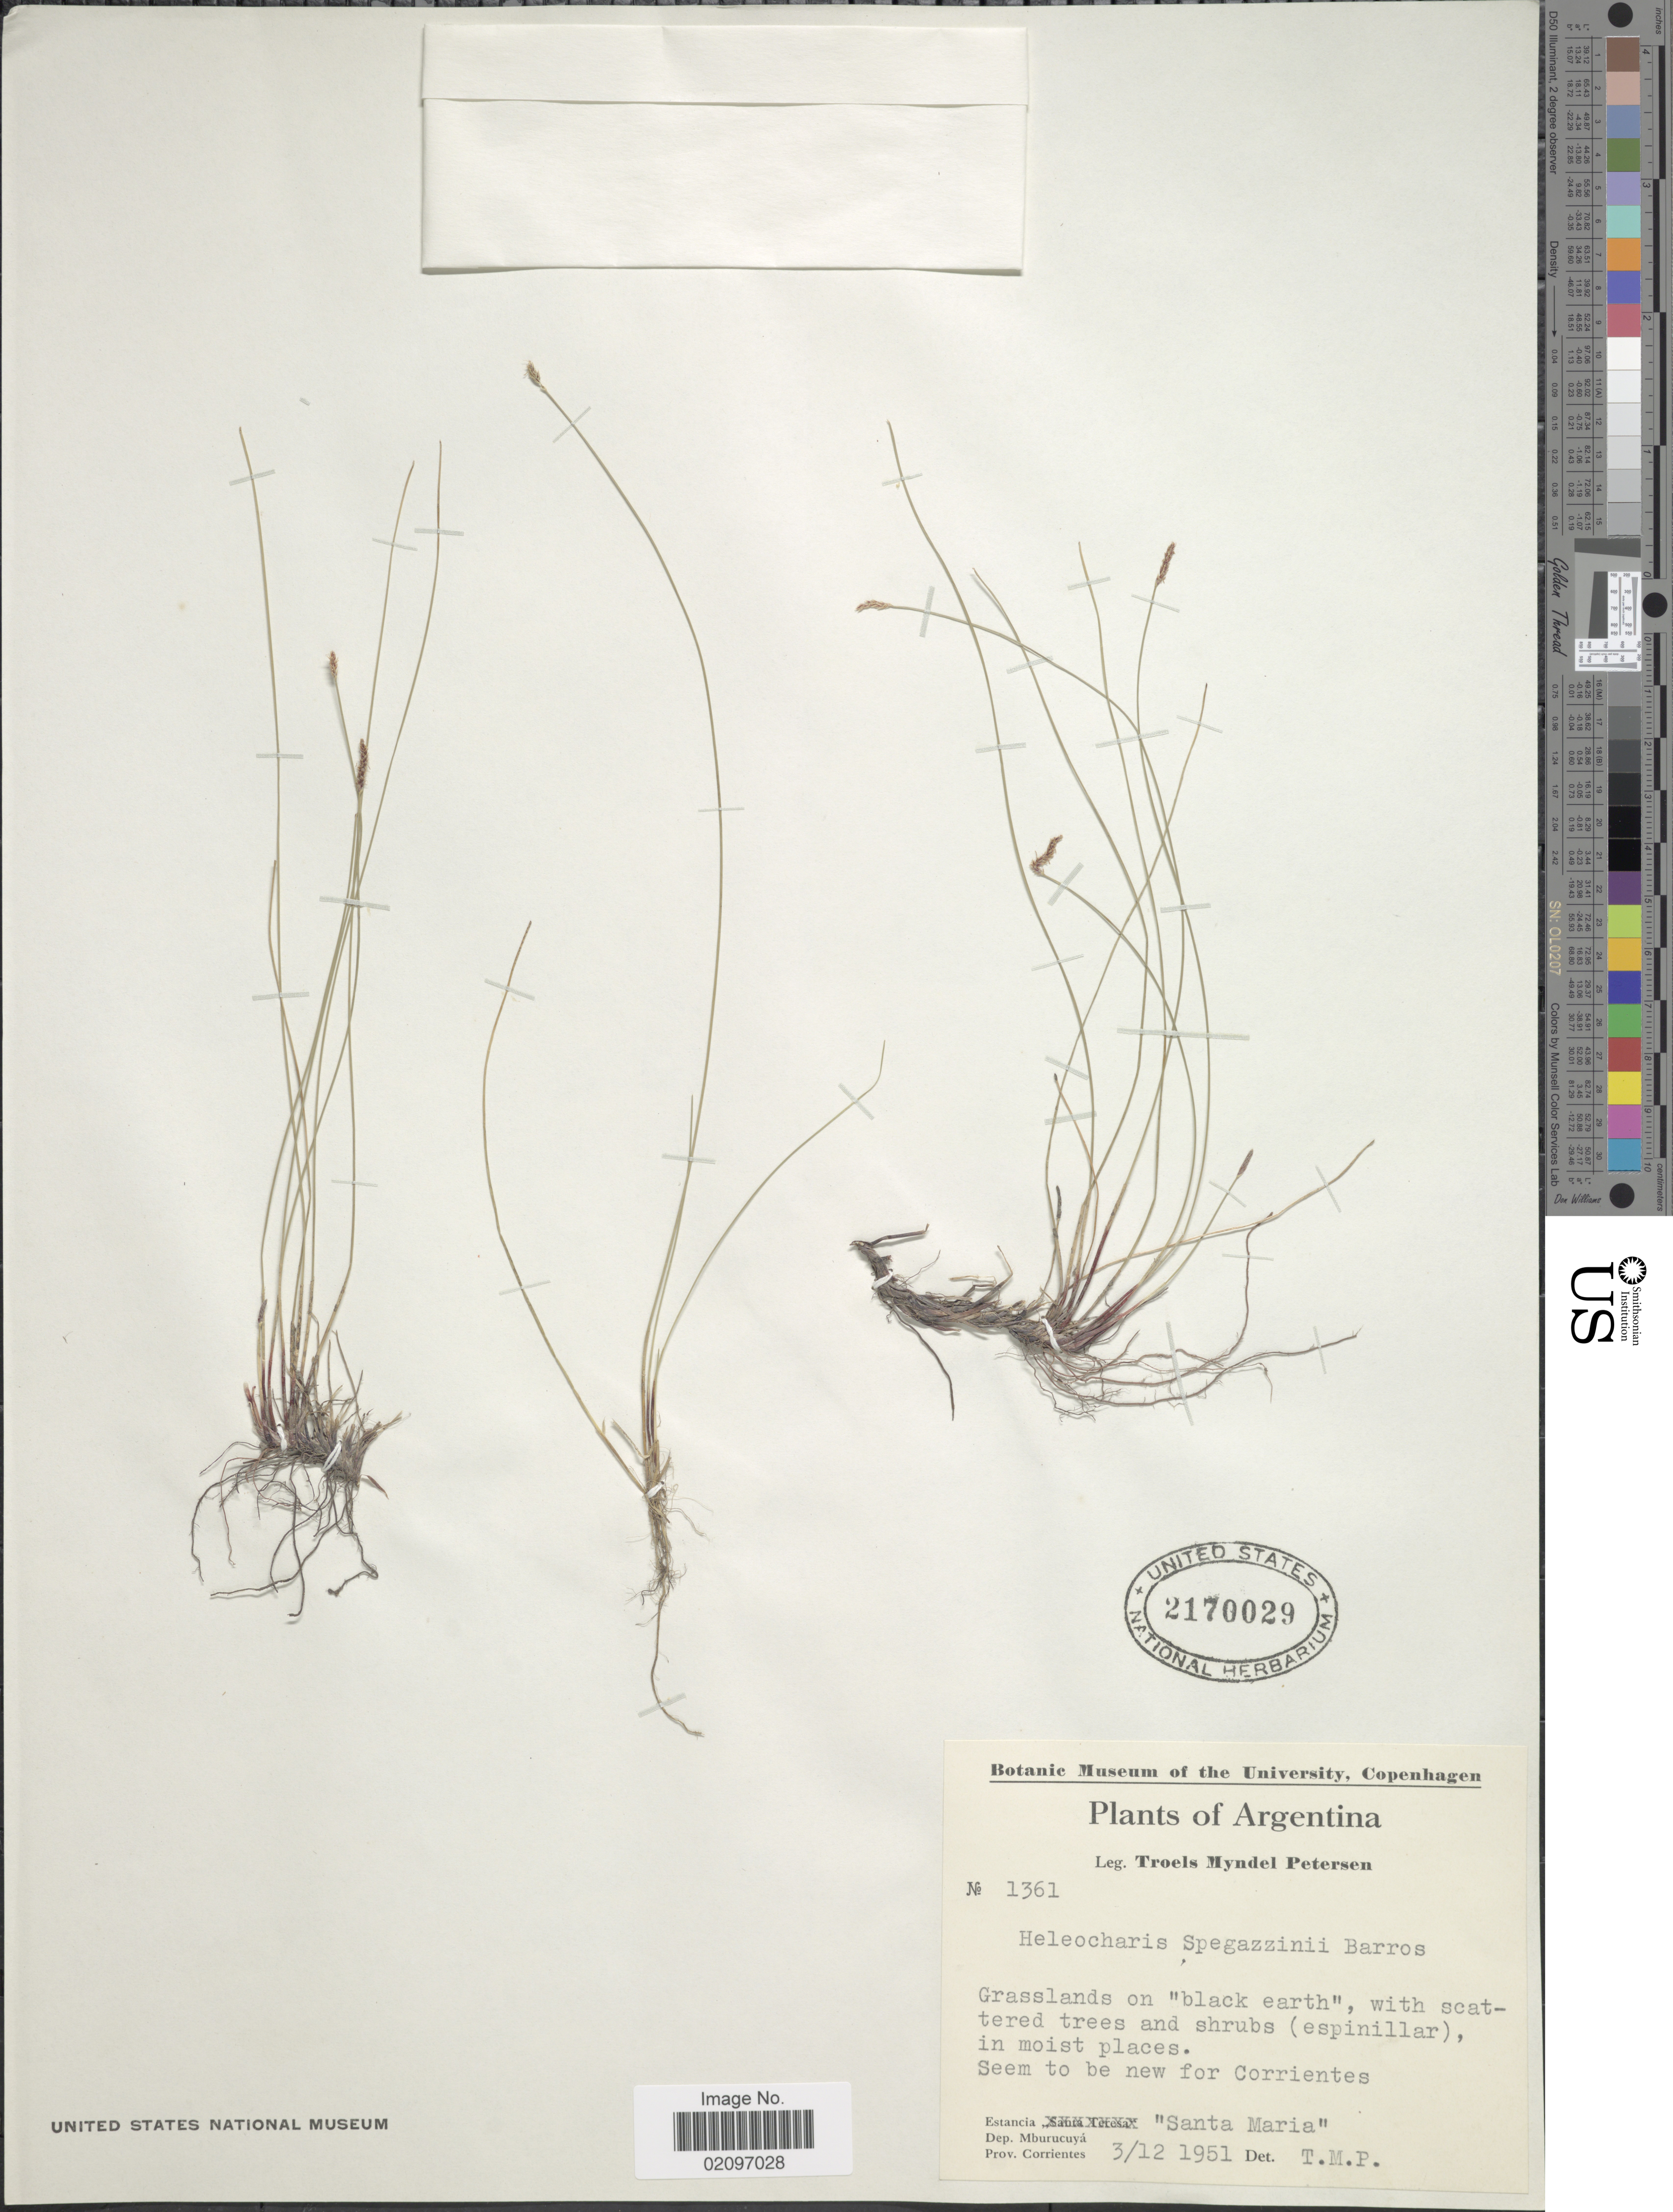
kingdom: Plantae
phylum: Tracheophyta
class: Liliopsida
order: Poales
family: Cyperaceae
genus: Eleocharis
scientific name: Eleocharis spegazzinii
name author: Barros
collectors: T. M. Petersen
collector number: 1361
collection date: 1951-12-03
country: Argentina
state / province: Corrientes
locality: Grasslands on "black earth". Estancia "Santa Maria", Dep. Mburucuya, Prov. Corrientes.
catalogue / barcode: US 2170029